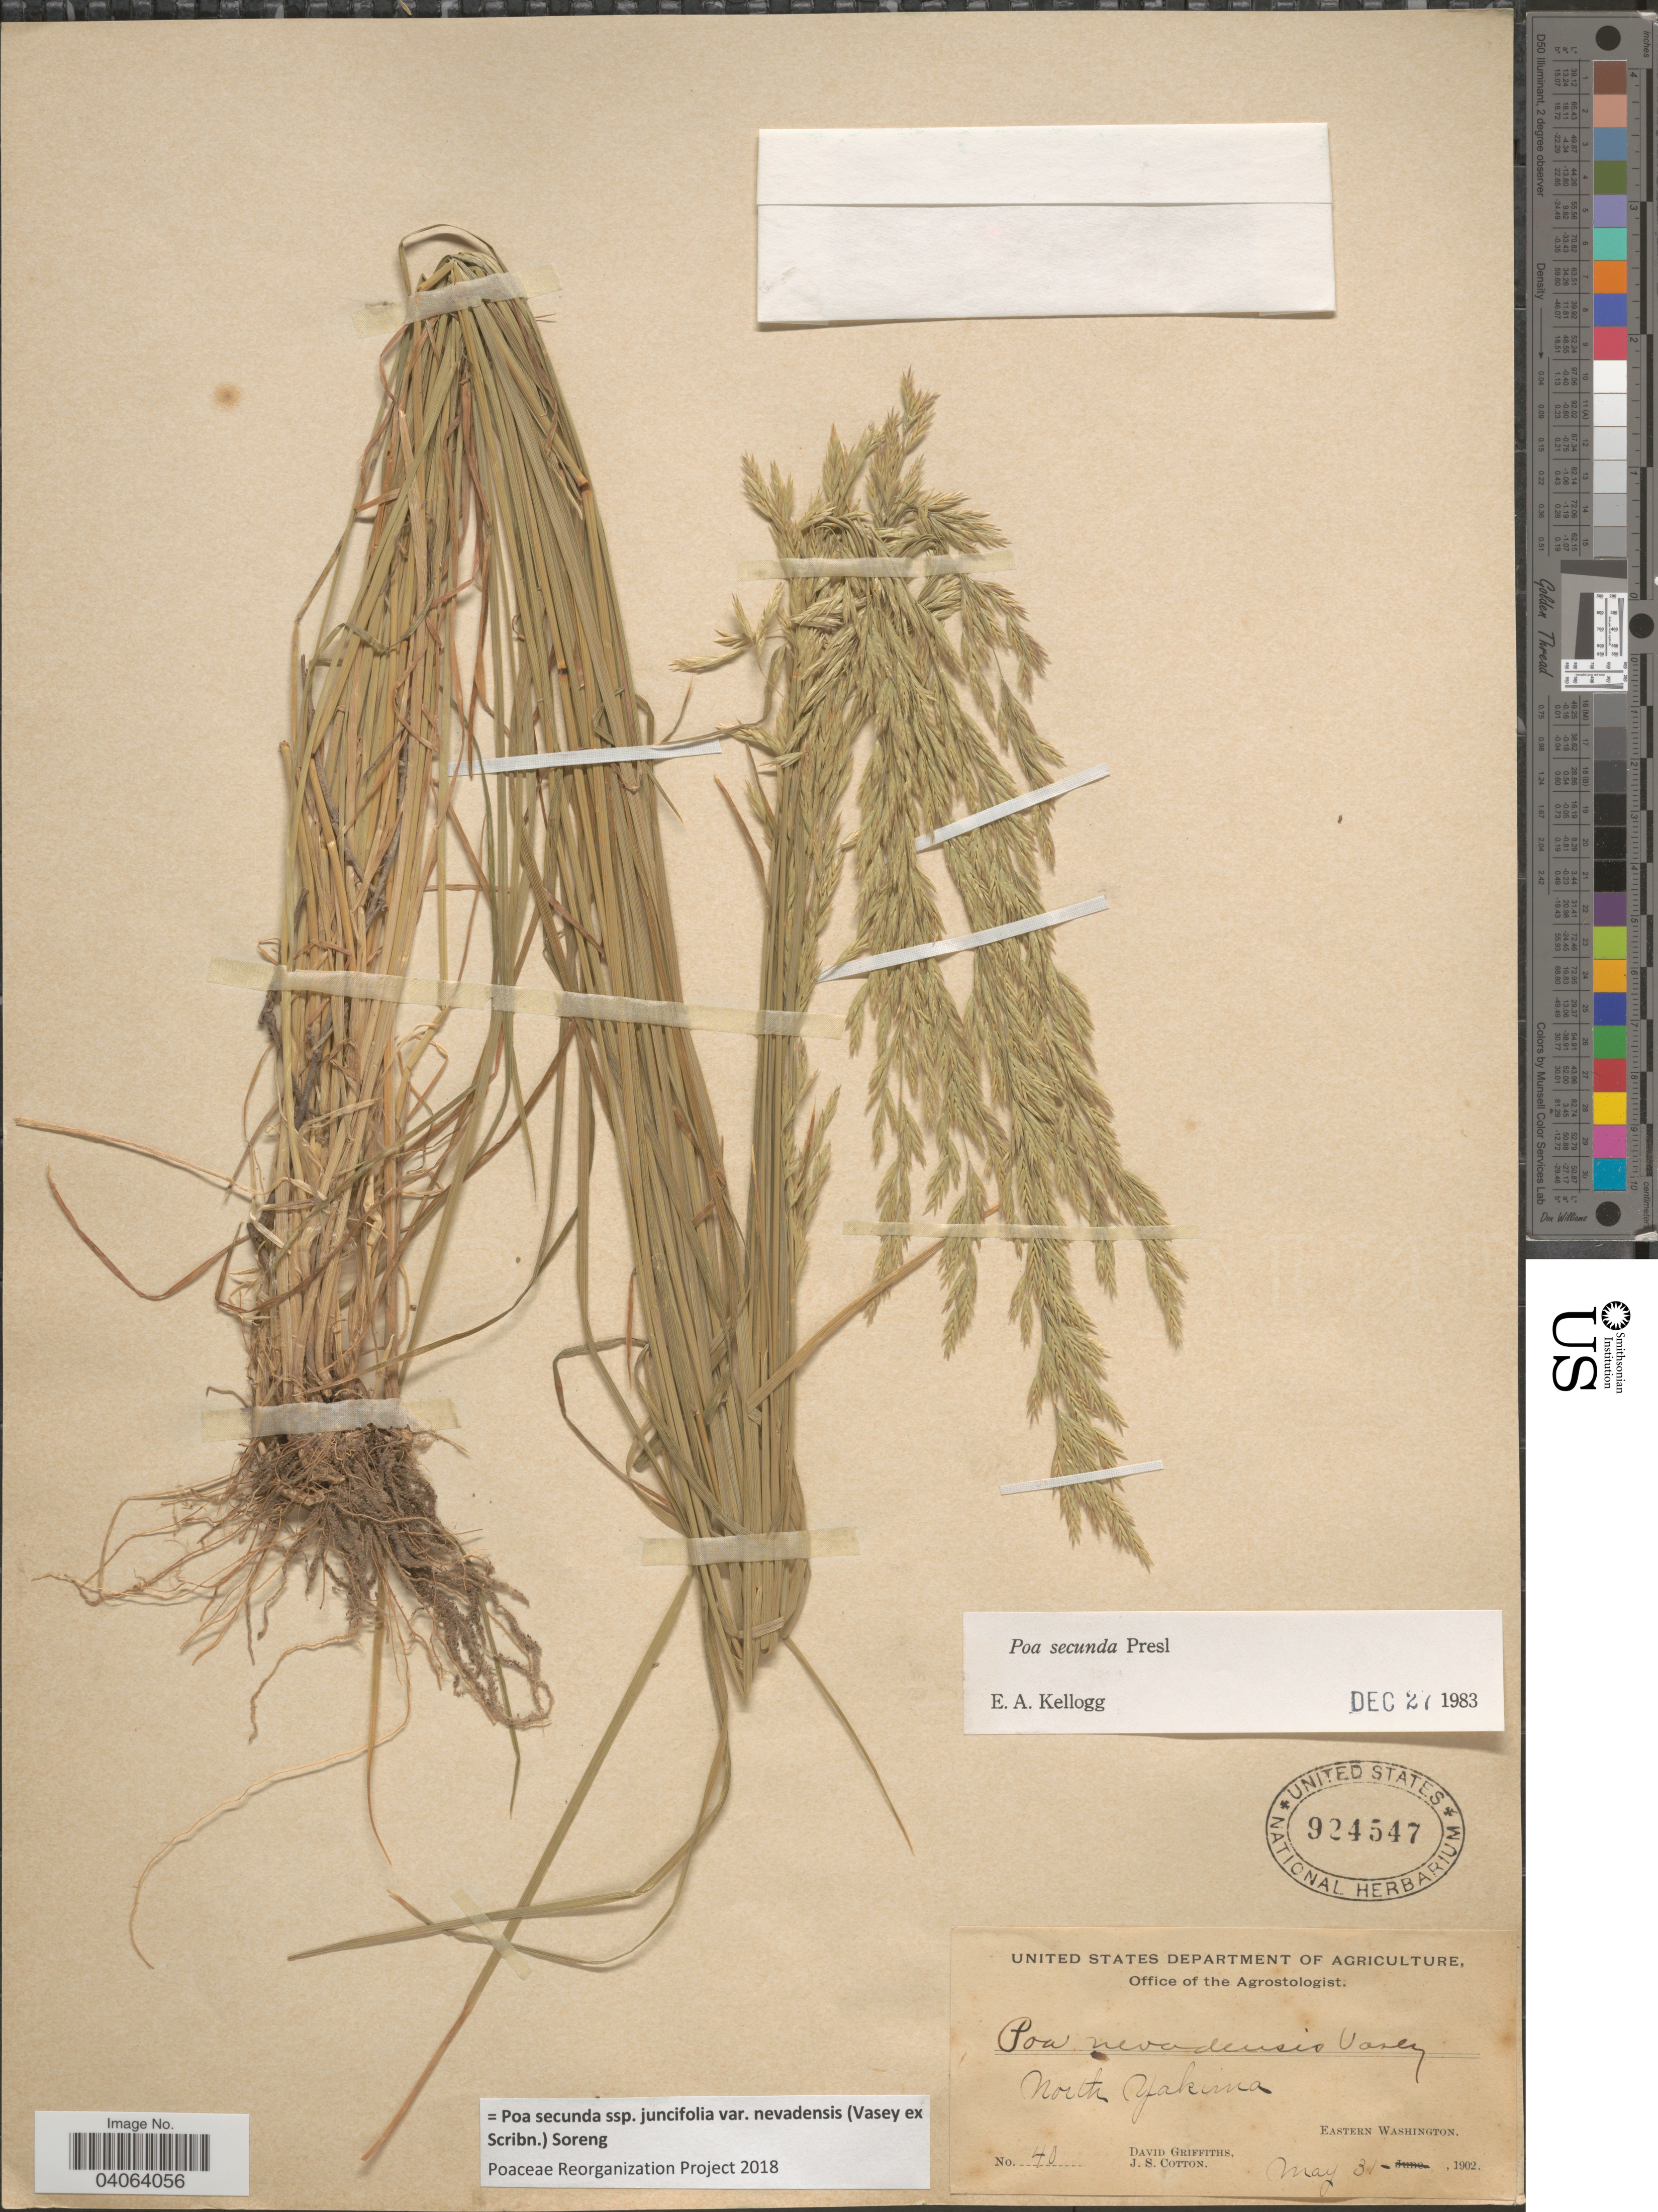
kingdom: Plantae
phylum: Tracheophyta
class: Liliopsida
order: Poales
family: Poaceae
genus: Poa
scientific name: Poa secunda subsp. juncifolia var. nevadensis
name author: (Vasey ex Scribn.) Soreng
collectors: D. Griffiths & J. S. Cotton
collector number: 40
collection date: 1902-05-31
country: United States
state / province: Washington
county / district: Yakima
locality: North Yakima. Eastern Washington.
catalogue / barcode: US 924547